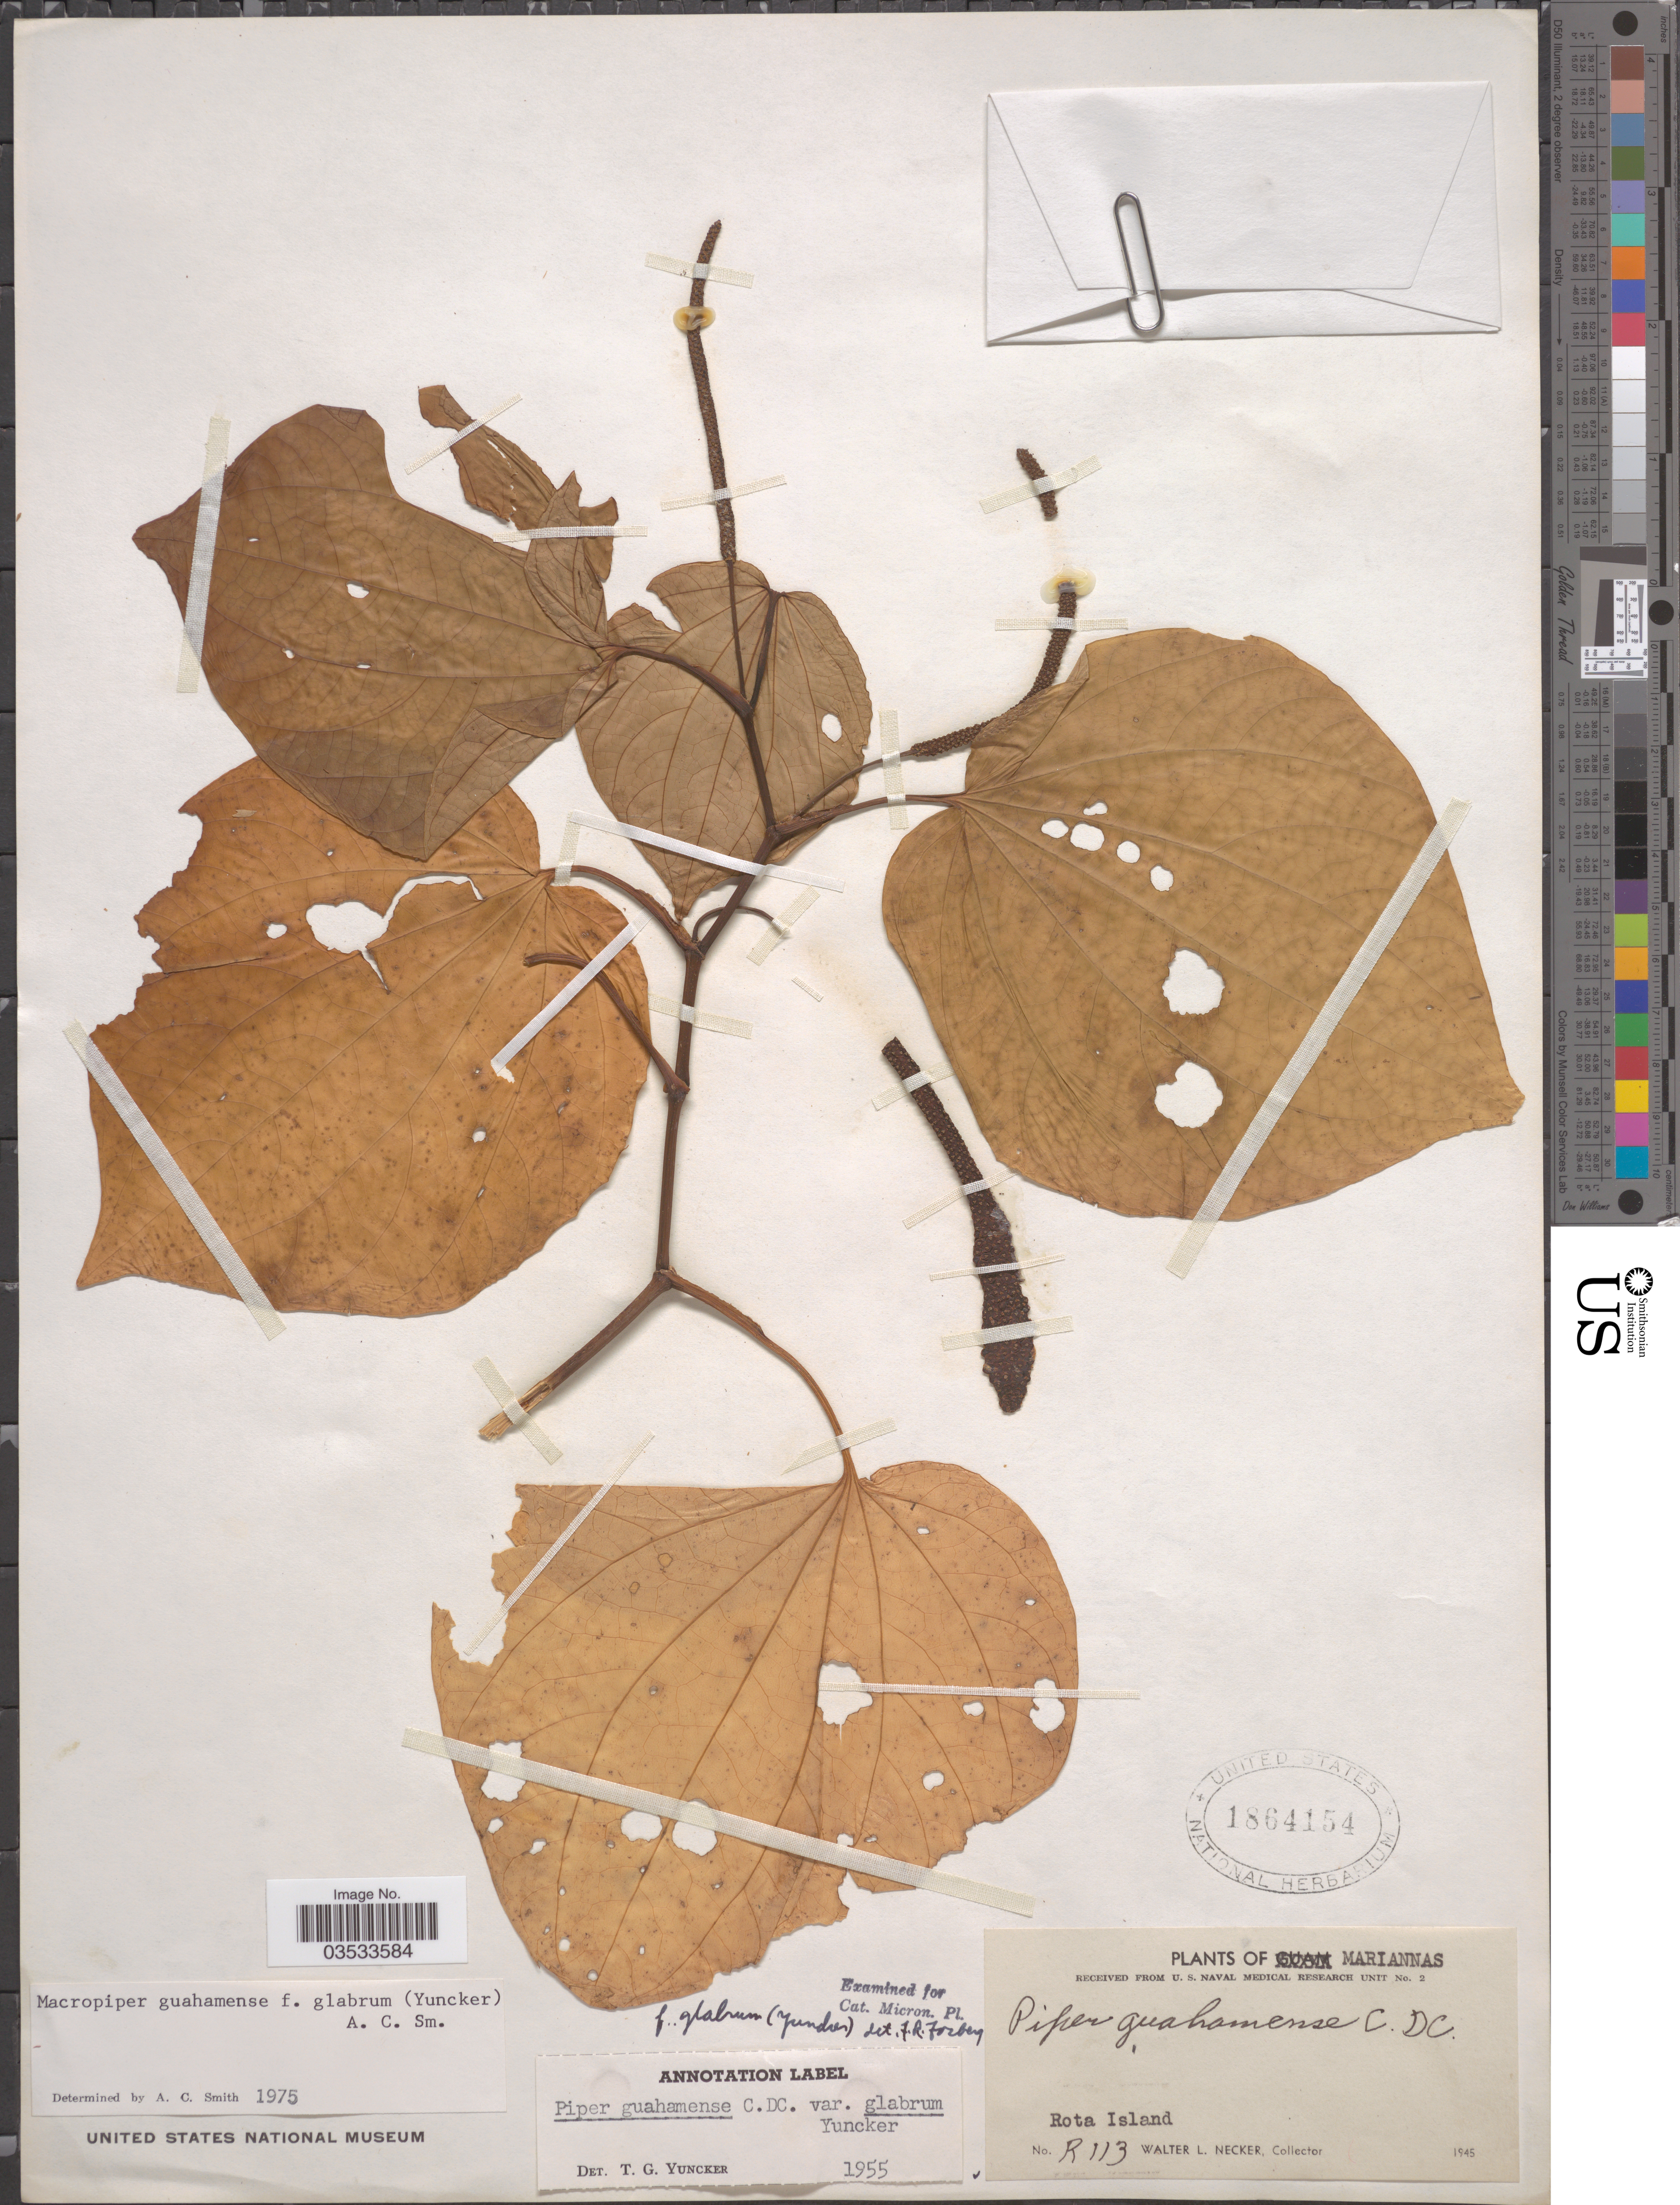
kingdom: Plantae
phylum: Tracheophyta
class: Magnoliopsida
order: Piperales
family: Piperaceae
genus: Piper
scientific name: Piper guahamense f. glabrum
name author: (Yunck.) A.C. Sm.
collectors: W. L. Necker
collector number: R113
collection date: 1945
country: Northern Mariana Islands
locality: Mariannas. Rota Island.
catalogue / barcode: US 1864154